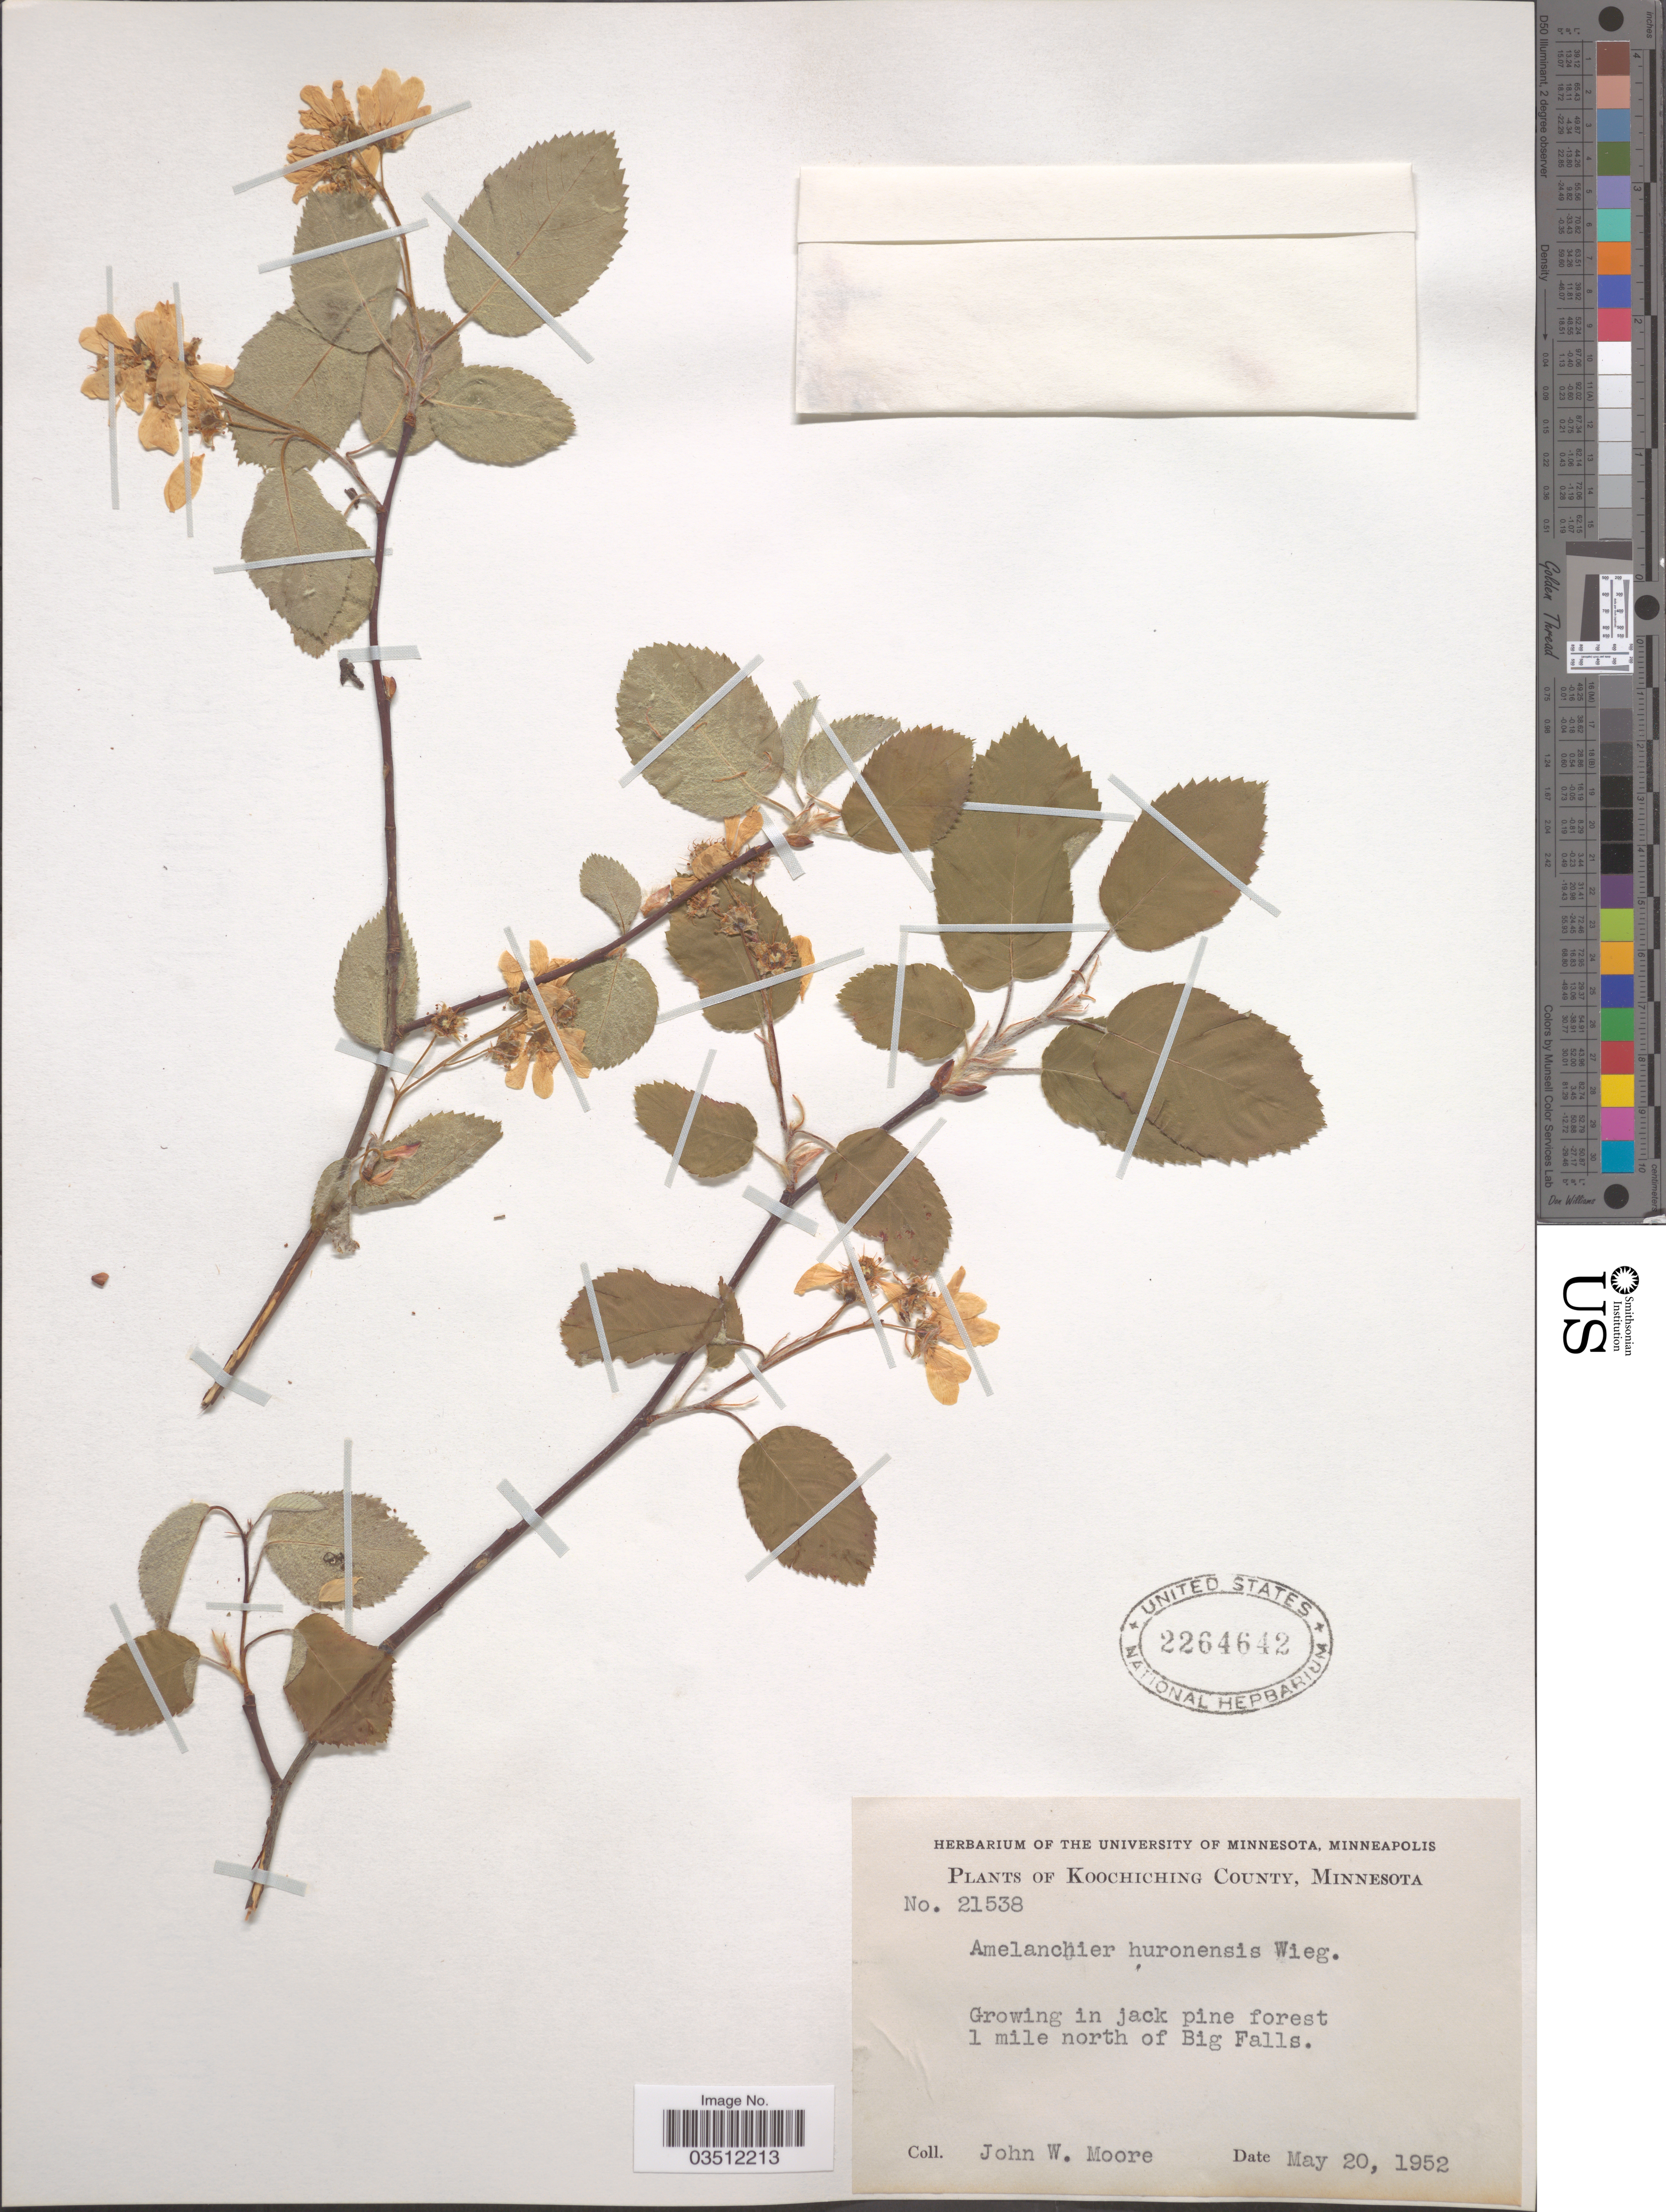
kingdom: Plantae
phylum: Tracheophyta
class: Magnoliopsida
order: Rosales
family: Rosaceae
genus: Amelanchier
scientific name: Amelanchier huronensis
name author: Wiegand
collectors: J. Moore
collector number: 21538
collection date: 1952-05-20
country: United States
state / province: Minnesota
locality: Koochiching county. 1 mile north of Big Falls.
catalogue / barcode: US 2264642